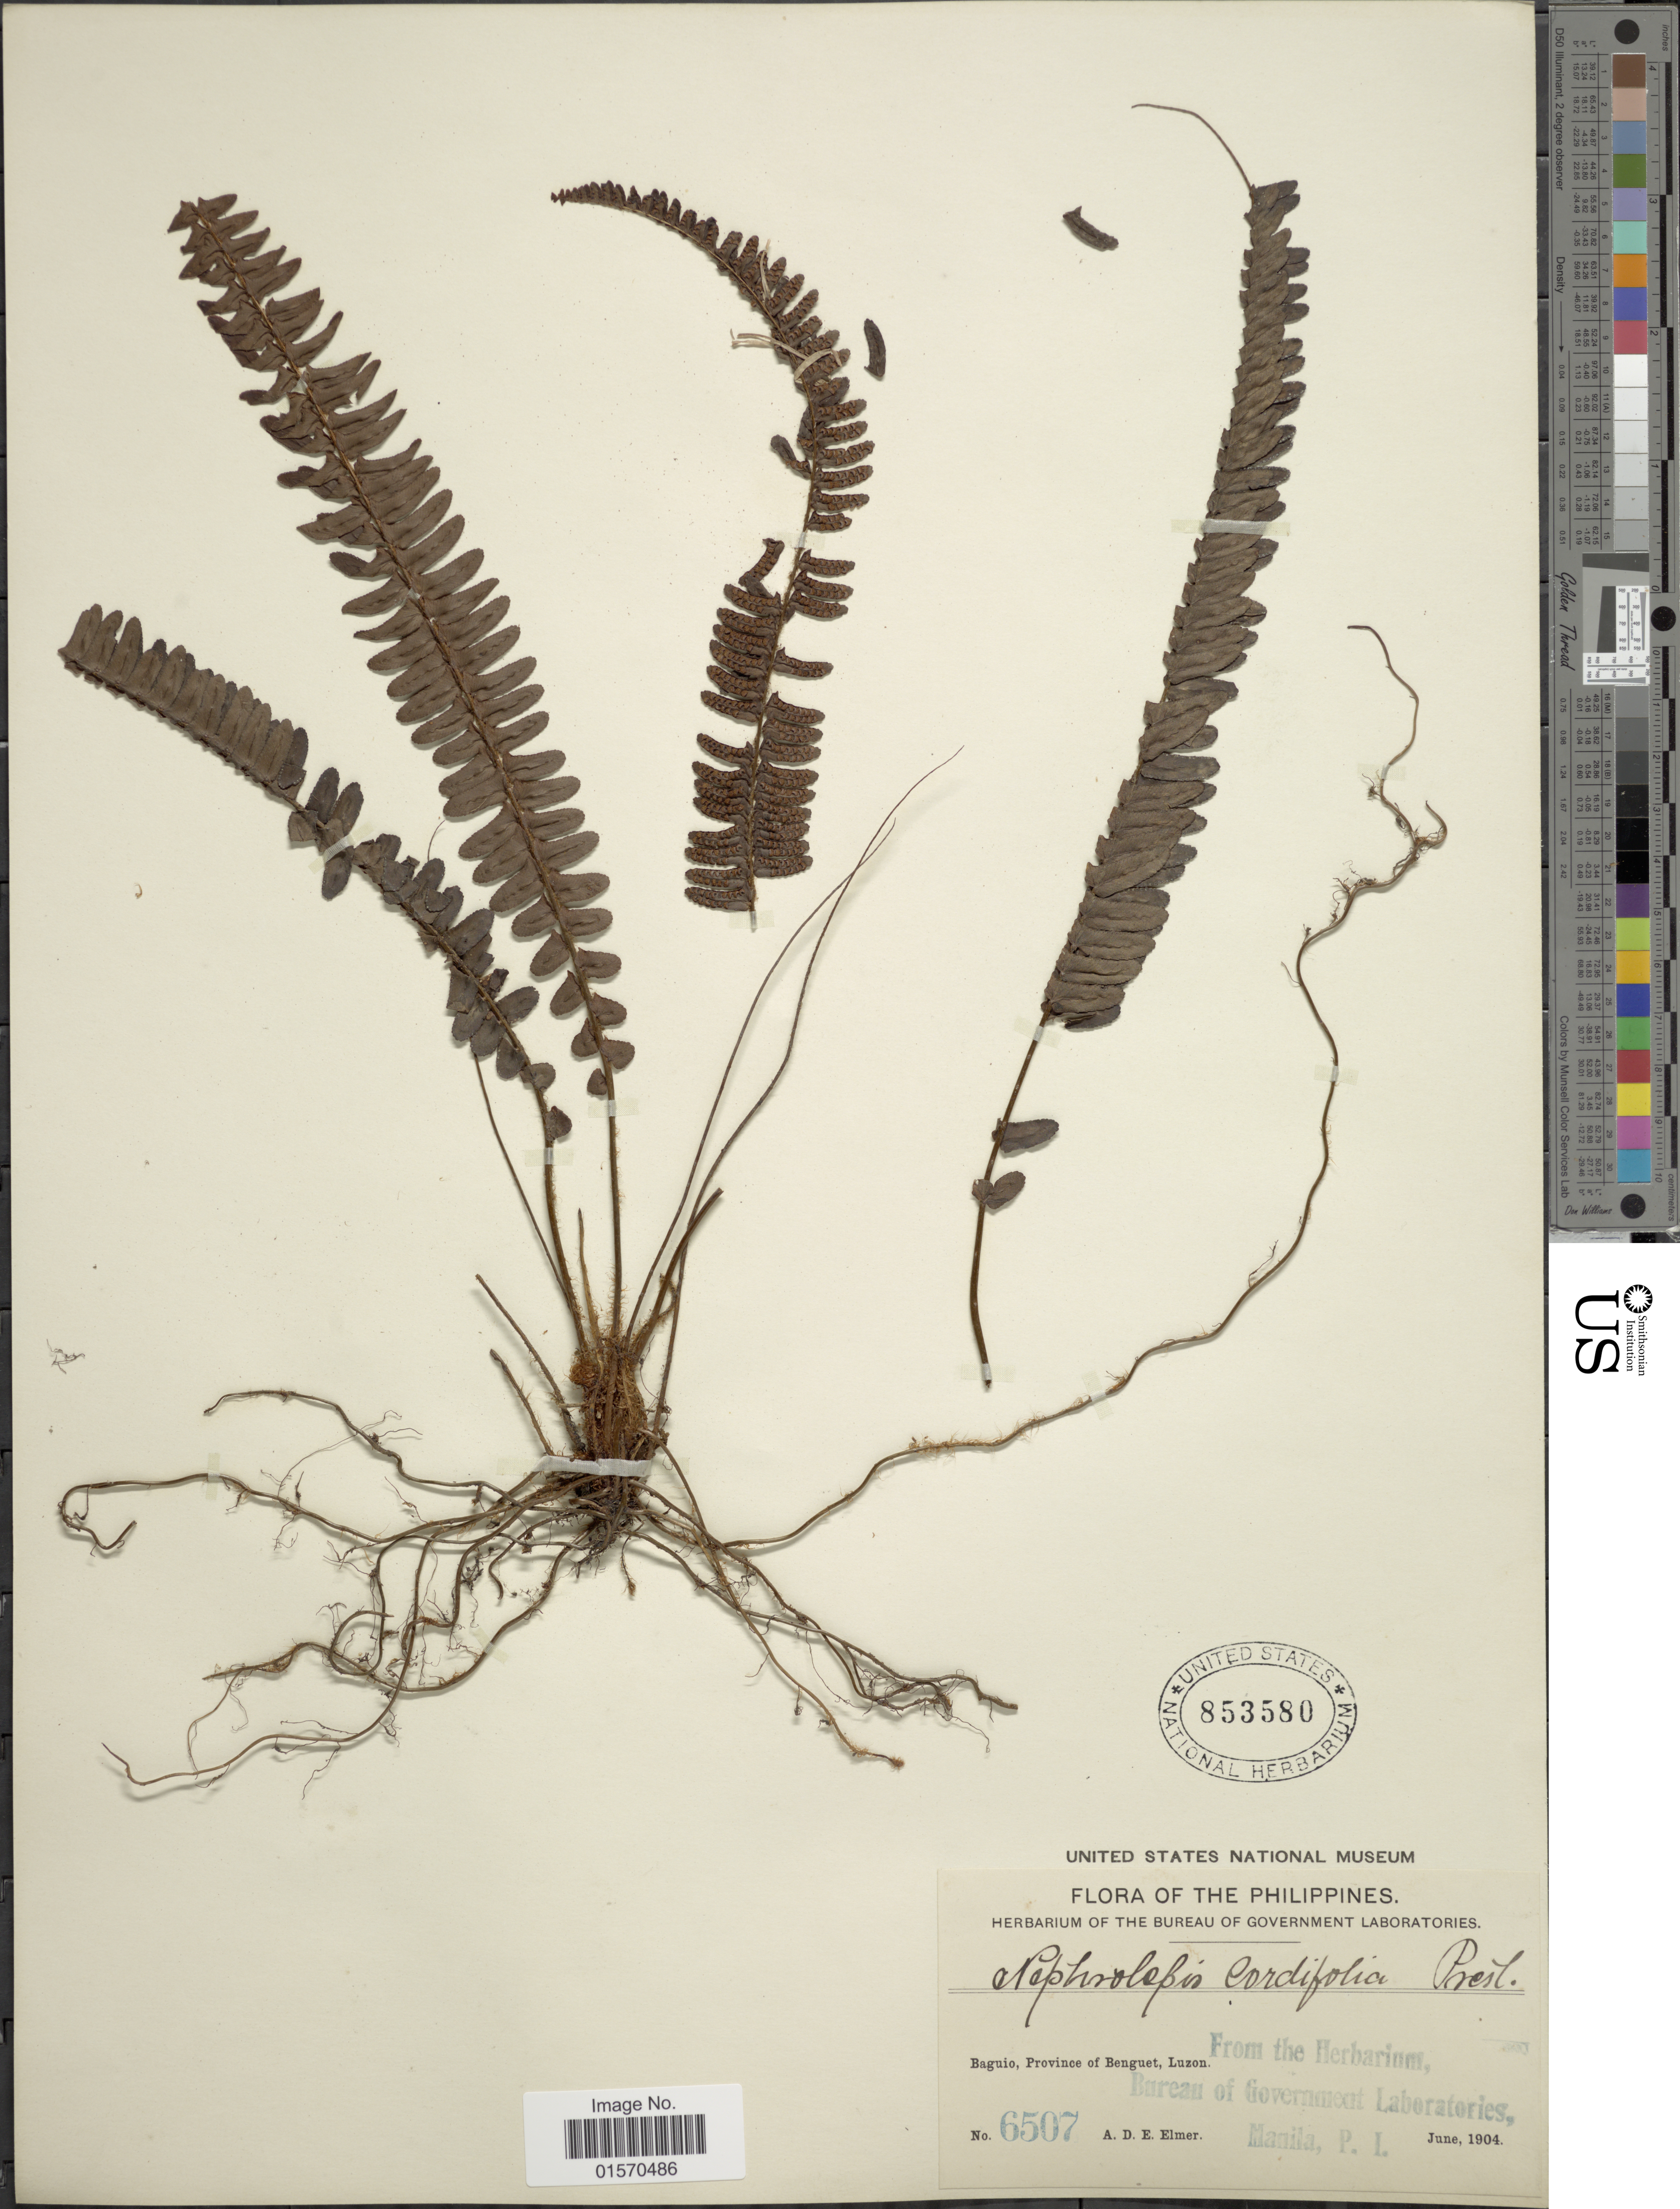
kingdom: Plantae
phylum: Tracheophyta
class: Polypodiopsida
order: Polypodiales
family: Nephrolepidaceae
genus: Nephrolepis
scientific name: Nephrolepis cordifolia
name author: (L.) C. Presl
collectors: A. D. E. Elmer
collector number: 6507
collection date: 1904-06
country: Philippines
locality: Baguio, Province of Benguet, Luzon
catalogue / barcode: US 853580